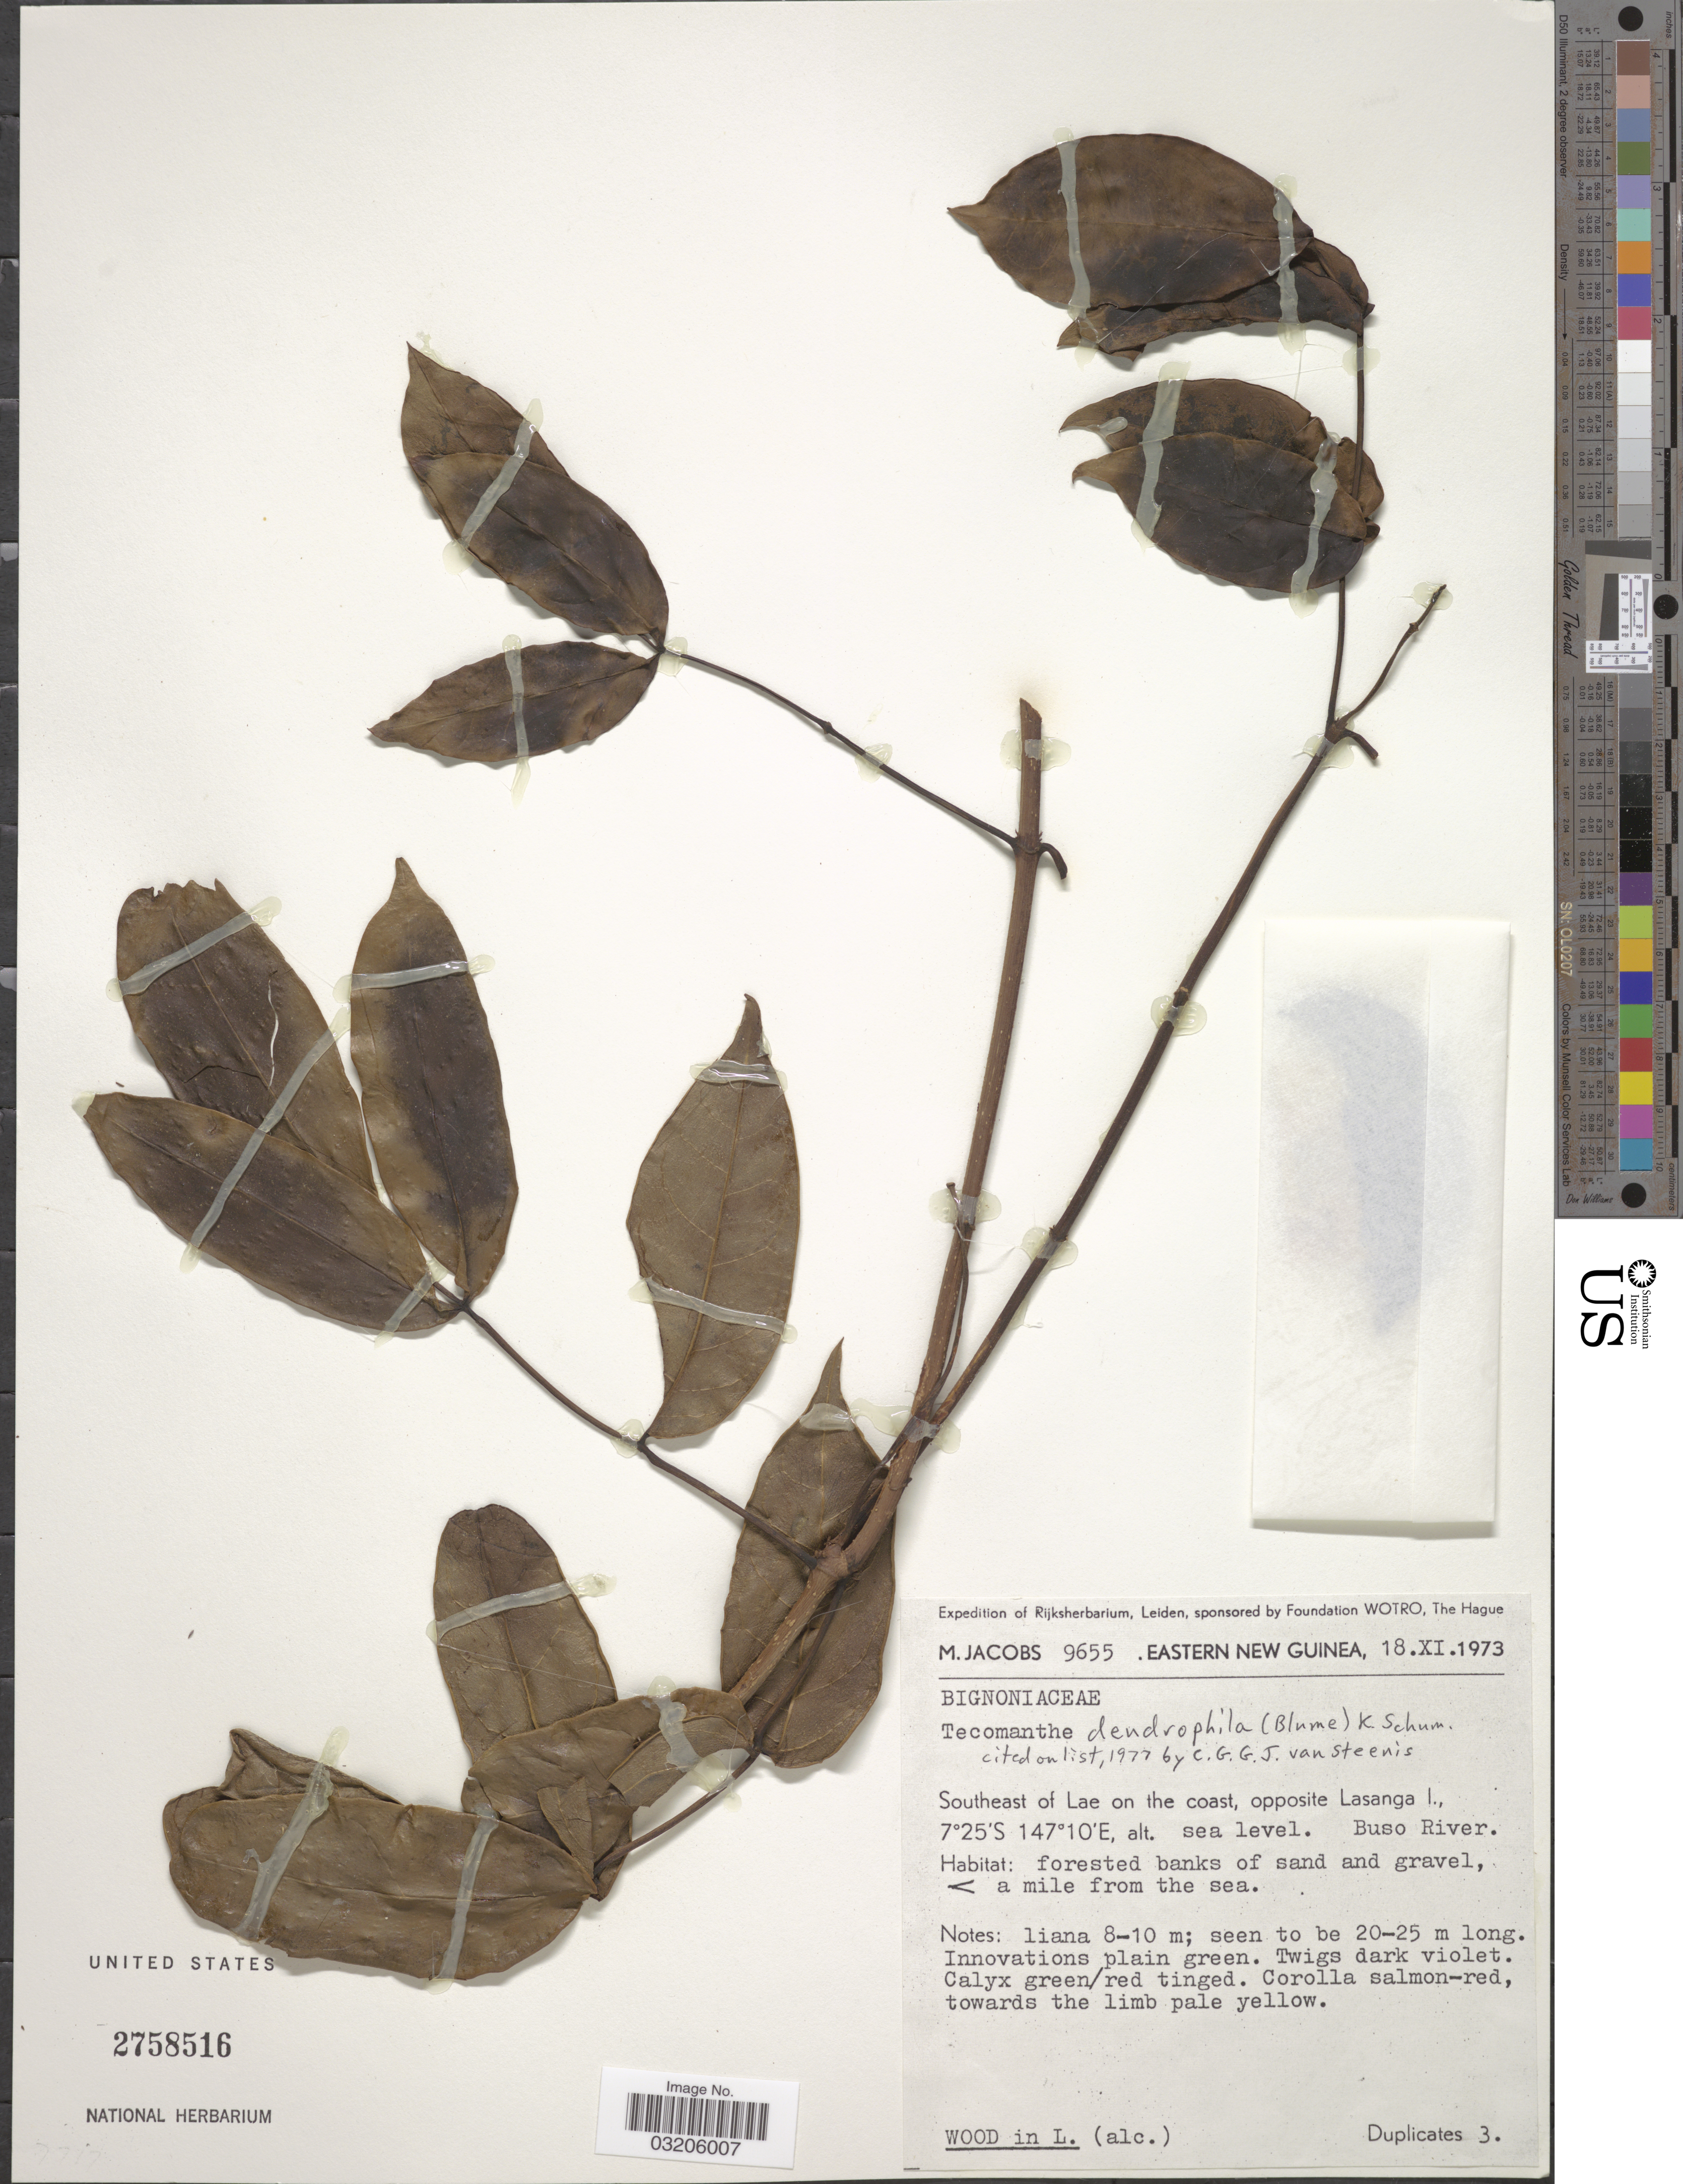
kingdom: Plantae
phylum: Tracheophyta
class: Magnoliopsida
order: Lamiales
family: Bignoniaceae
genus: Tecomanthe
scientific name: Tecomanthe dendrophila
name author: (Blume) K. Schum.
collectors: M. Jacobs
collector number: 9655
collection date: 1973-11-18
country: Papua New Guinea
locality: Eastern New Guinea. Southeast of Lae on the coast, opposite Lasange I. < a mile from the sea.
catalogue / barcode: US 2758516